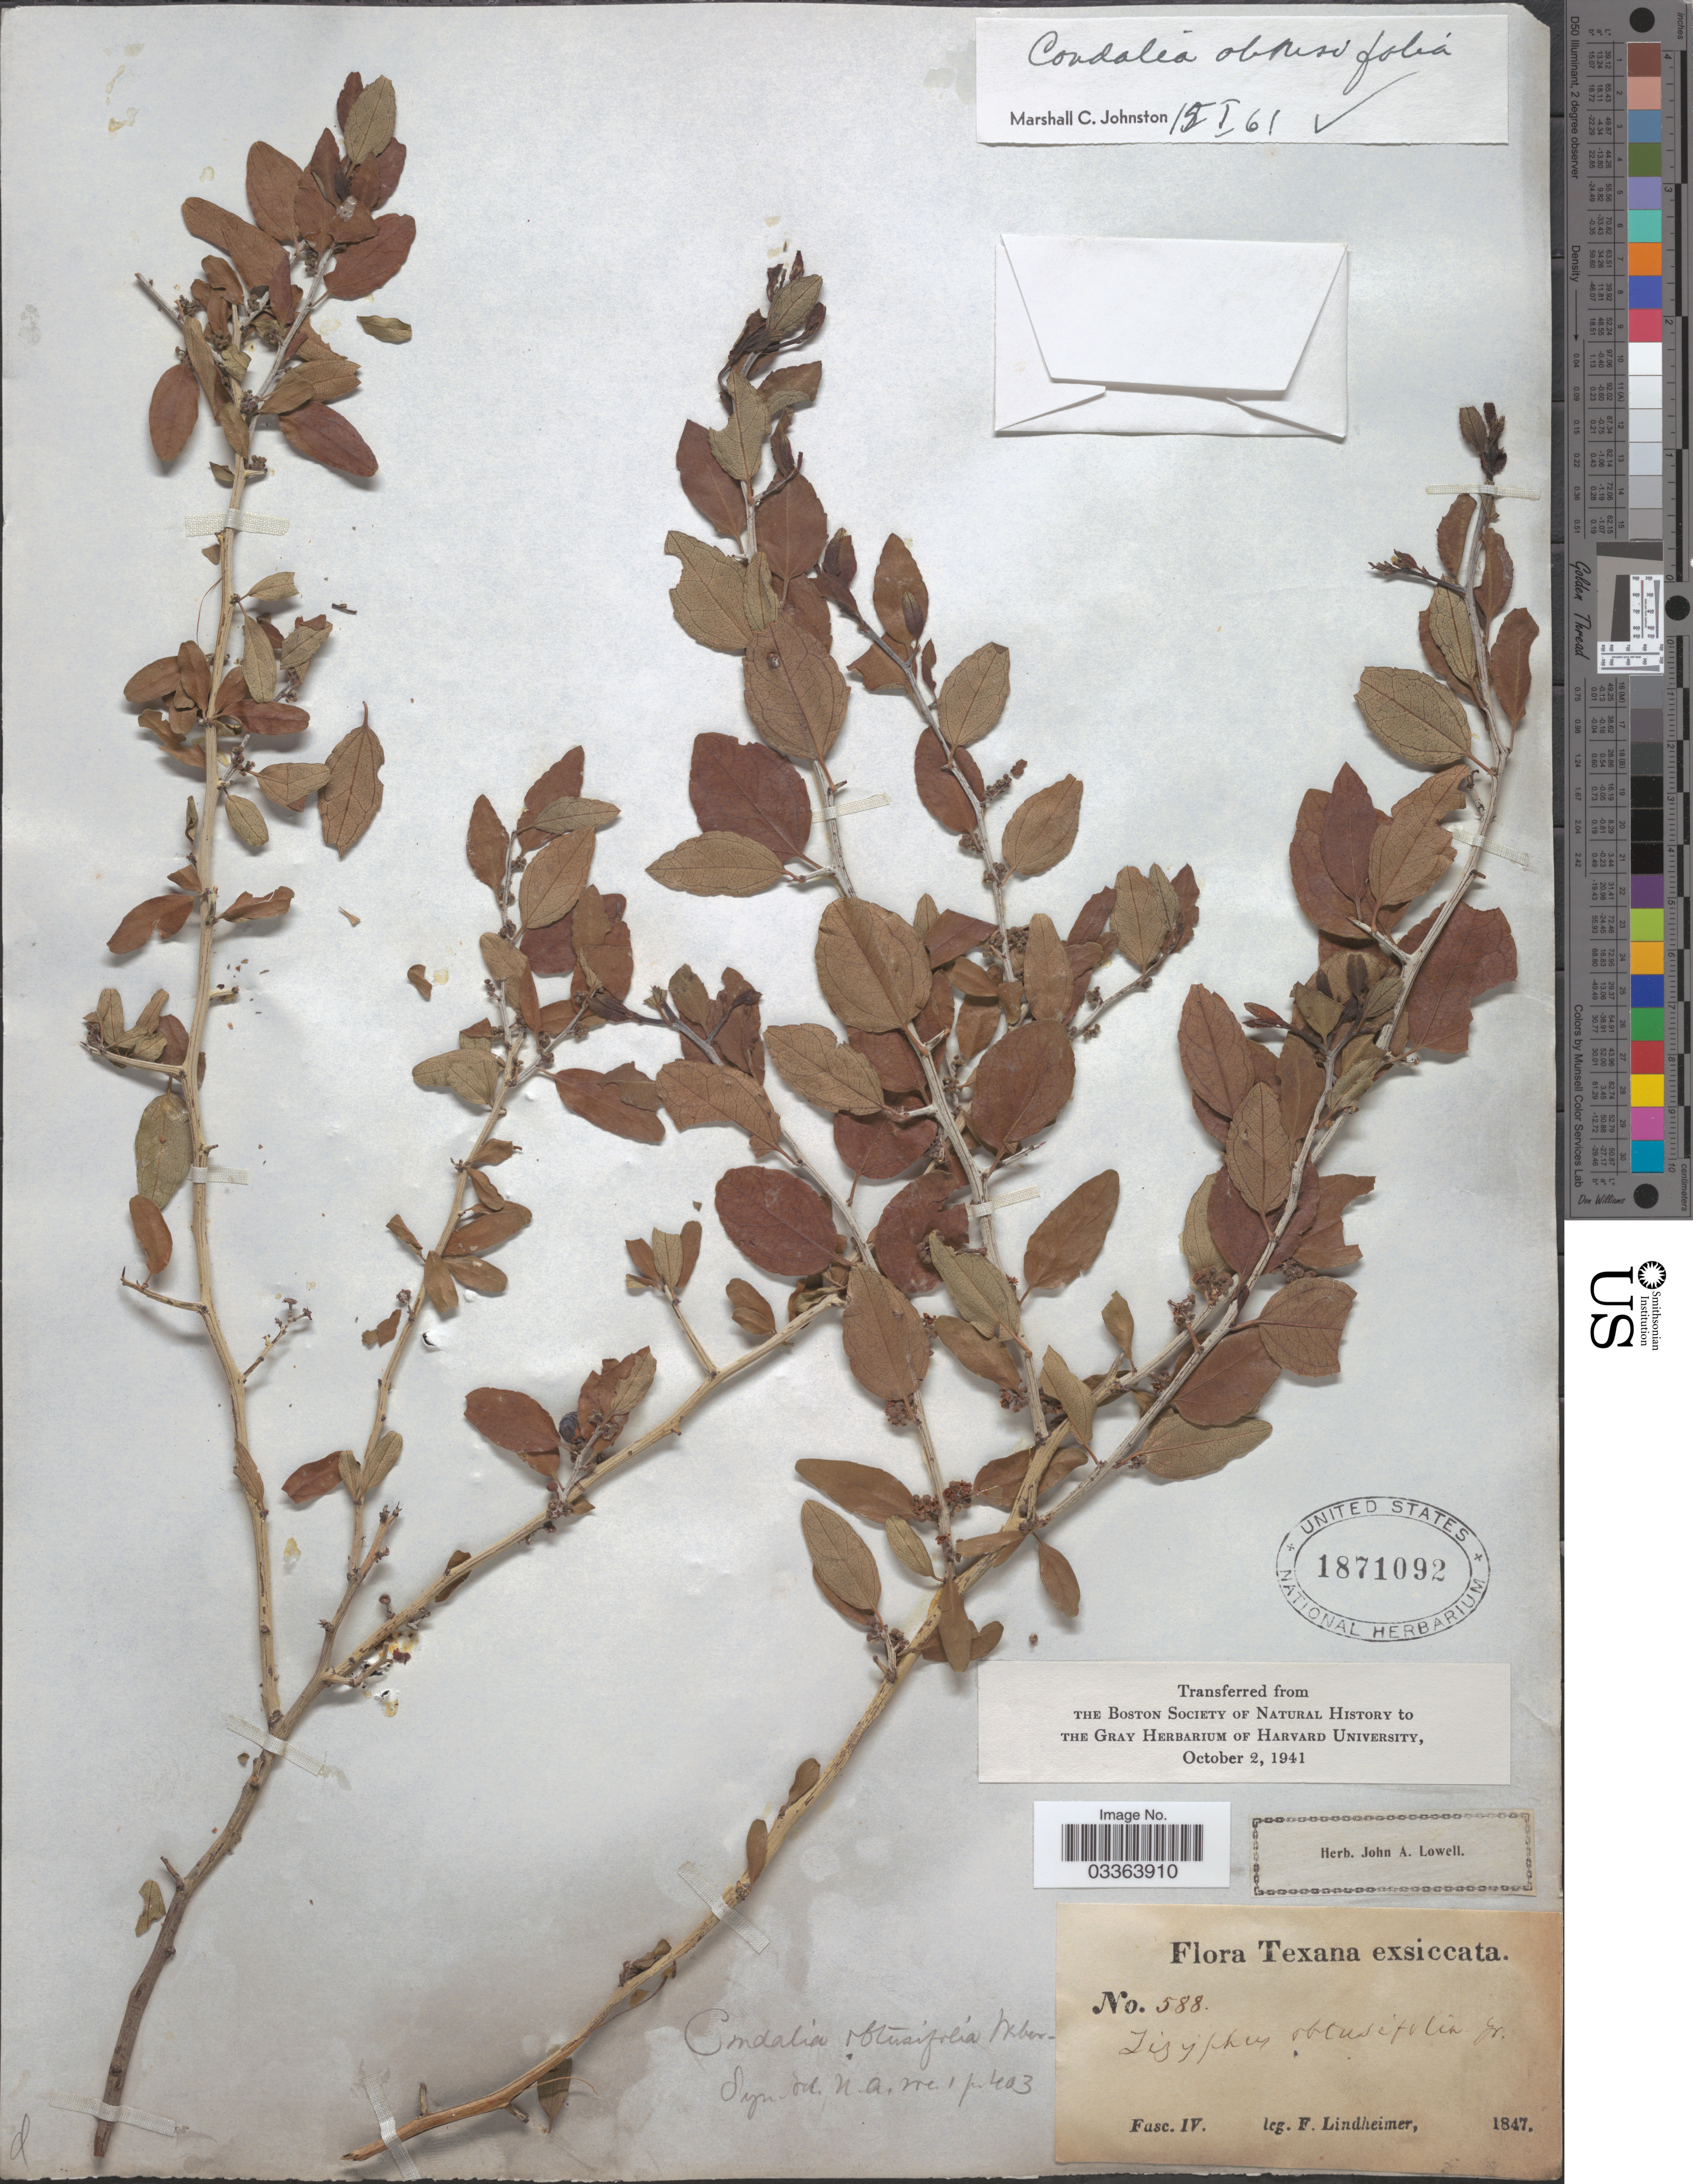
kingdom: Plantae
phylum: Tracheophyta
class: Magnoliopsida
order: Rosales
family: Rhamnaceae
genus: Sarcomphalus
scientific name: Sarcomphalus obtusifolius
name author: (Hook. ex Torr. & A. Gray) Hauenschild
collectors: F. Lindheimer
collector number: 588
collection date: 1847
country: United States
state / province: Texas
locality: Fasc. IV. [unsure placement]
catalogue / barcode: US 1871092